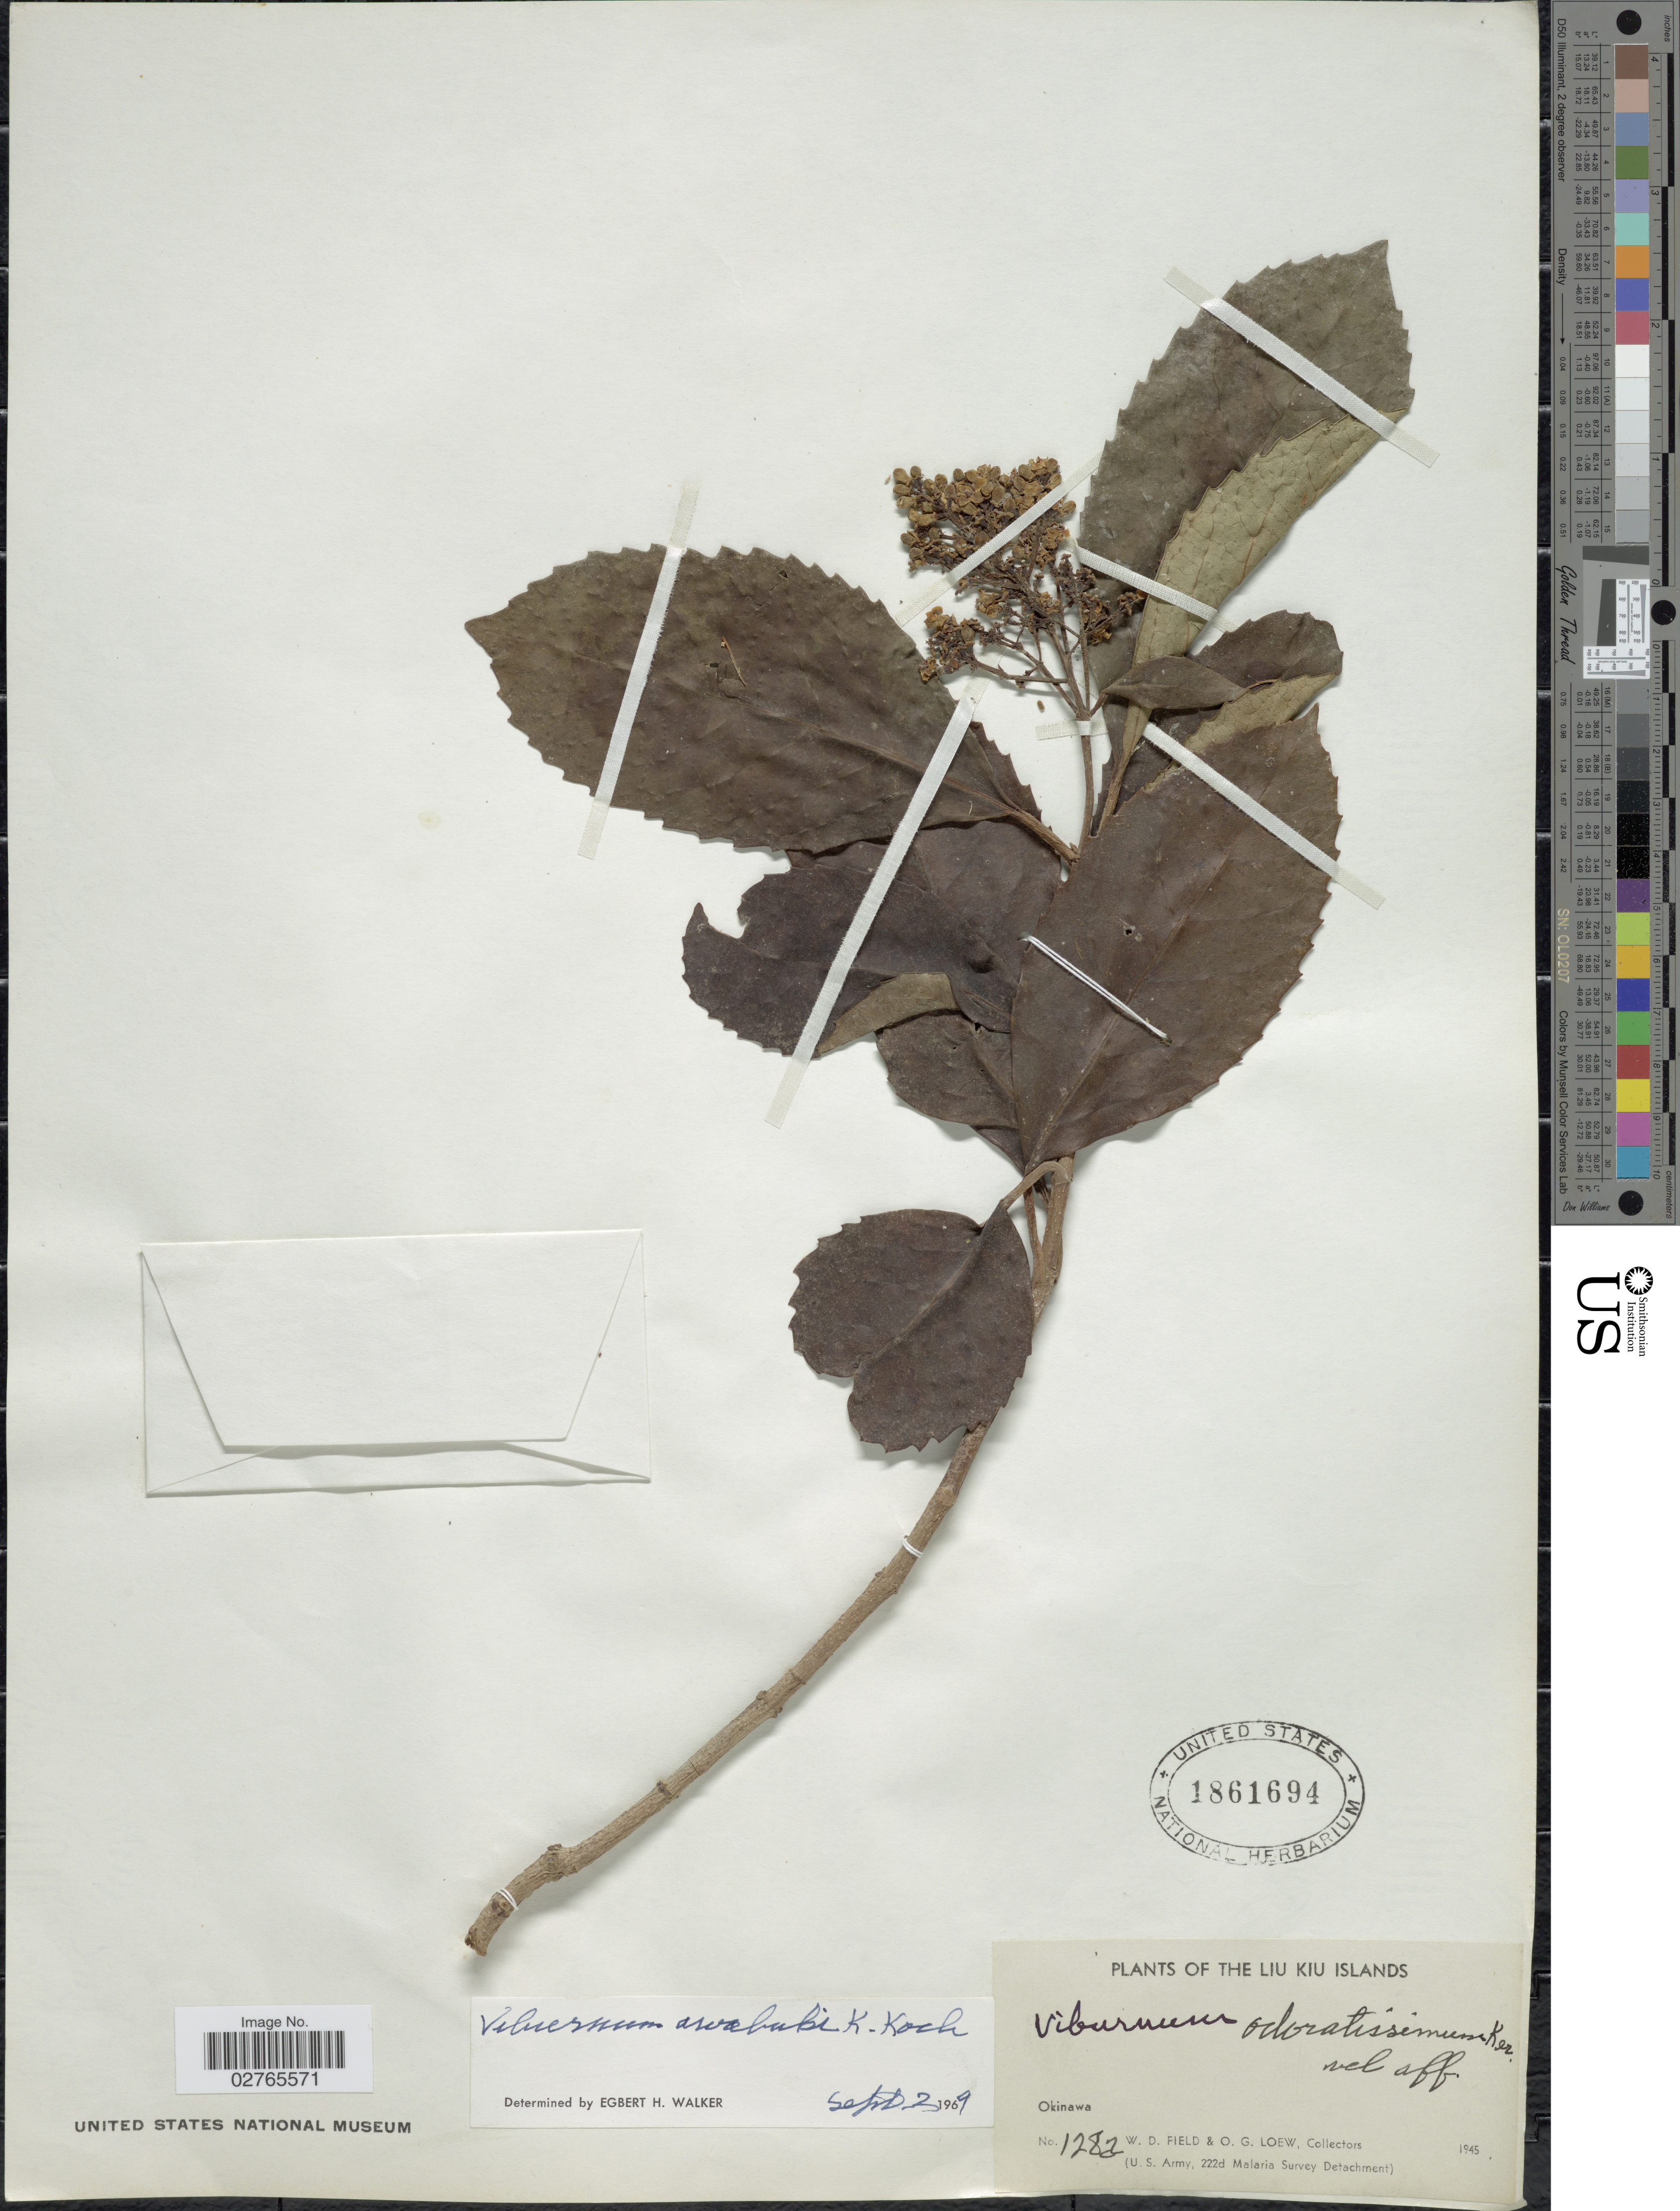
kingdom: Plantae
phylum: Tracheophyta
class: Magnoliopsida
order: Dipsacales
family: Viburnaceae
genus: Viburnum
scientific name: Viburnum awabuki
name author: K. Koch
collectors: W. D. Field & O. G. Loew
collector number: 1282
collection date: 1945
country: Japan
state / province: Okinawa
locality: Liu Kiu Islands.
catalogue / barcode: US 1861694